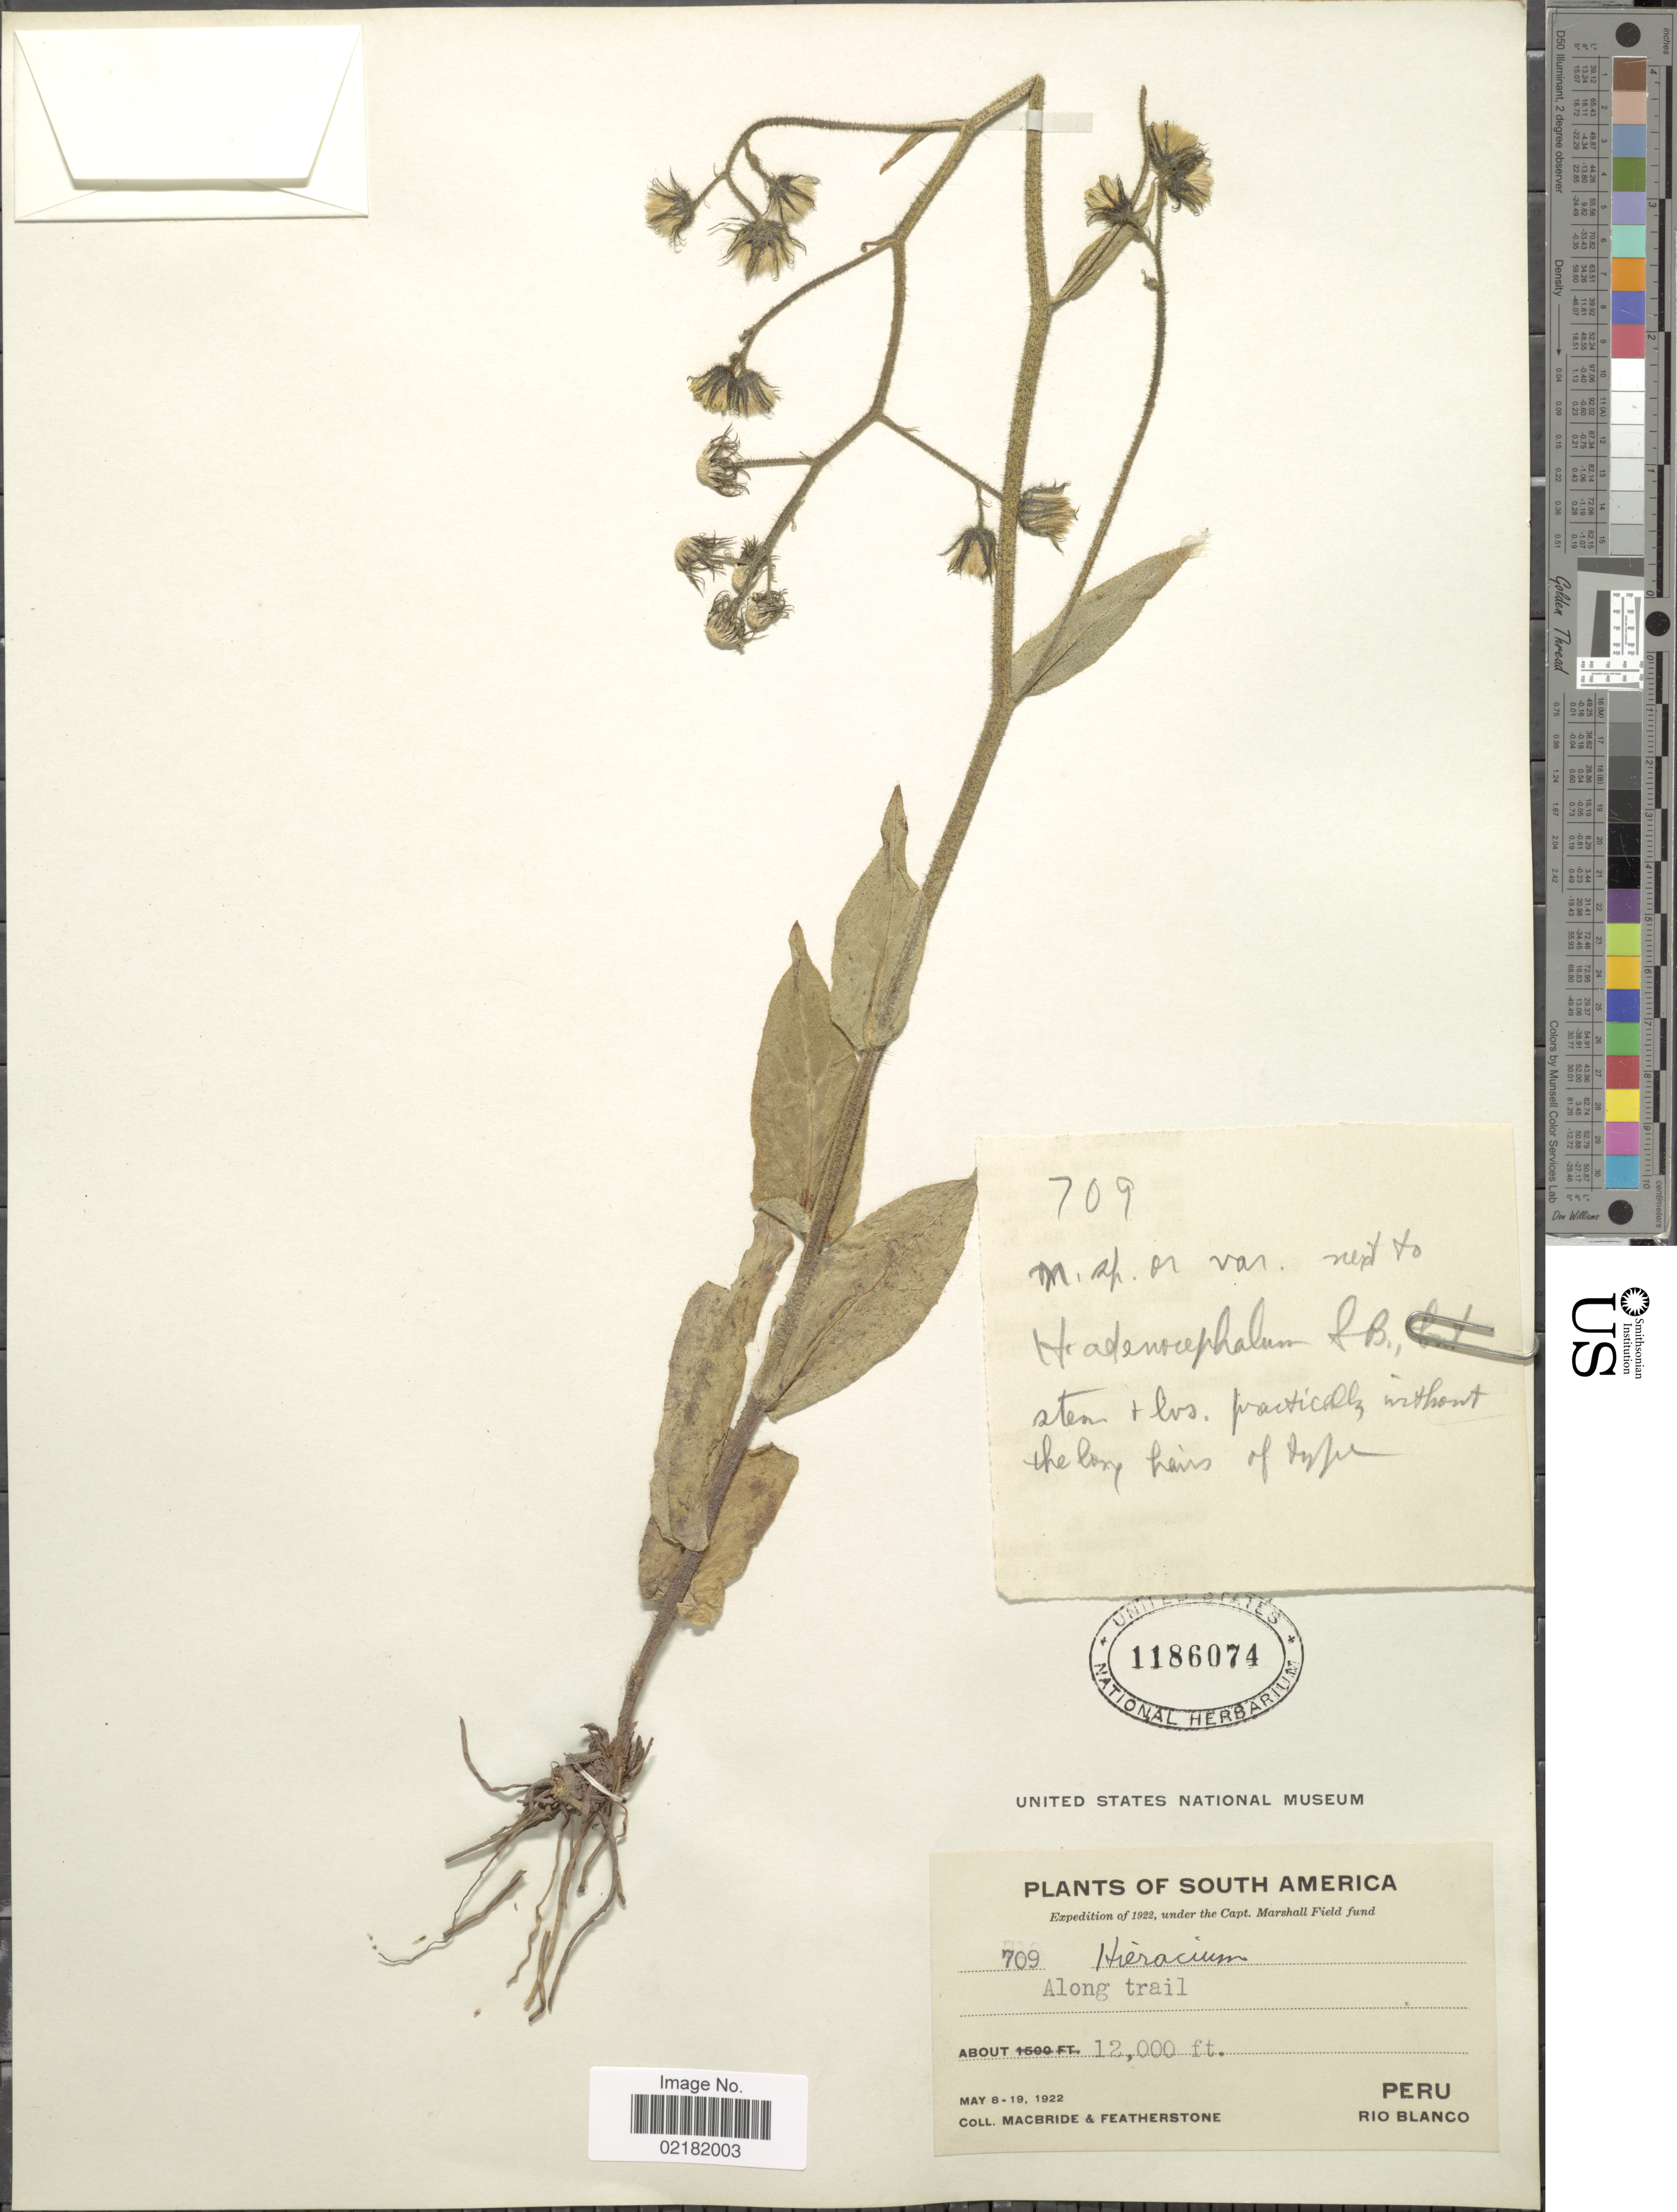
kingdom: Plantae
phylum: Tracheophyta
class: Magnoliopsida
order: Asterales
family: Asteraceae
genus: Hieracium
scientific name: Hieracium repandulare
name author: Druce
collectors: J. F. Macbride & -. Featherstone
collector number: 709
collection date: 1922-05-08/1922-05-19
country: Peru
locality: Rio Blanco, along trail.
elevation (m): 3658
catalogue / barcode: US 1186074